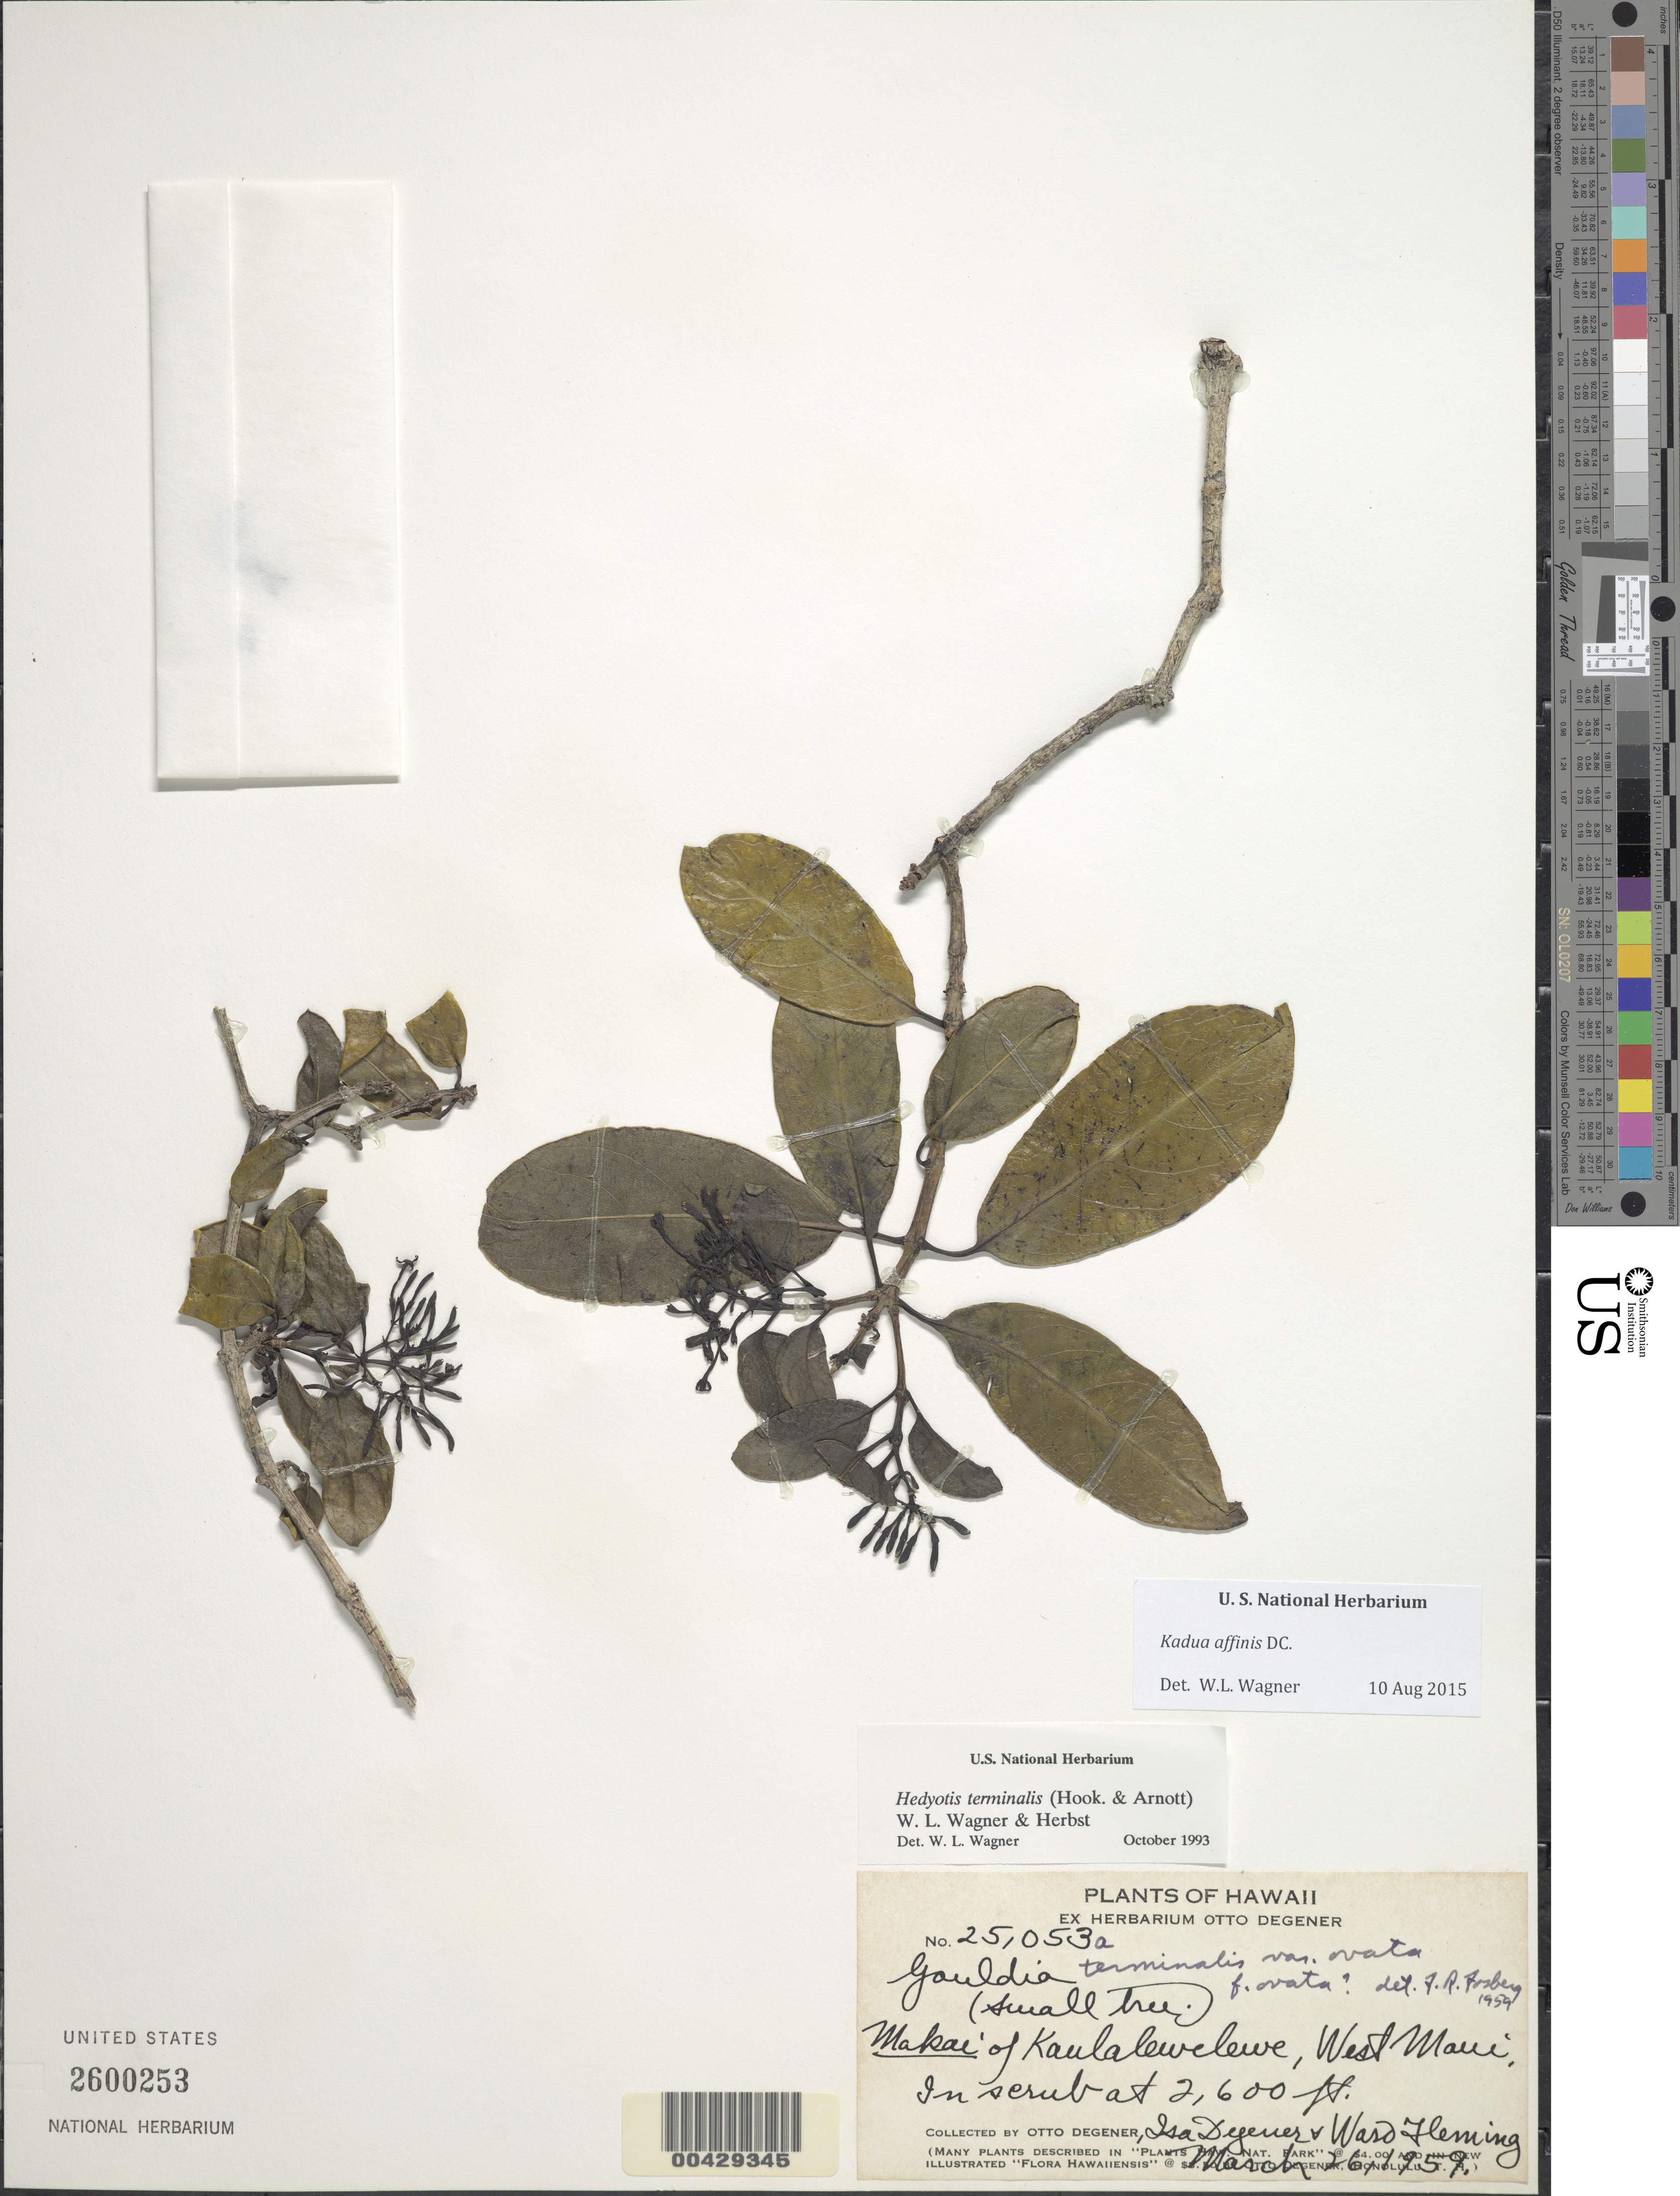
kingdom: Plantae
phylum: Tracheophyta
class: Magnoliopsida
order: Gentianales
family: Rubiaceae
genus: Kadua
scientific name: Kadua affinis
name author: DC.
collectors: O. Degener, I. Degener & W. Fleming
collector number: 25053a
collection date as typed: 26 Mar 1959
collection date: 1959-03-26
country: United States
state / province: Hawaii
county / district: Maui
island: Maui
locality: Makai of Kaulalewelewe, W Maui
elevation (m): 792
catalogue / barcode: US 2600253